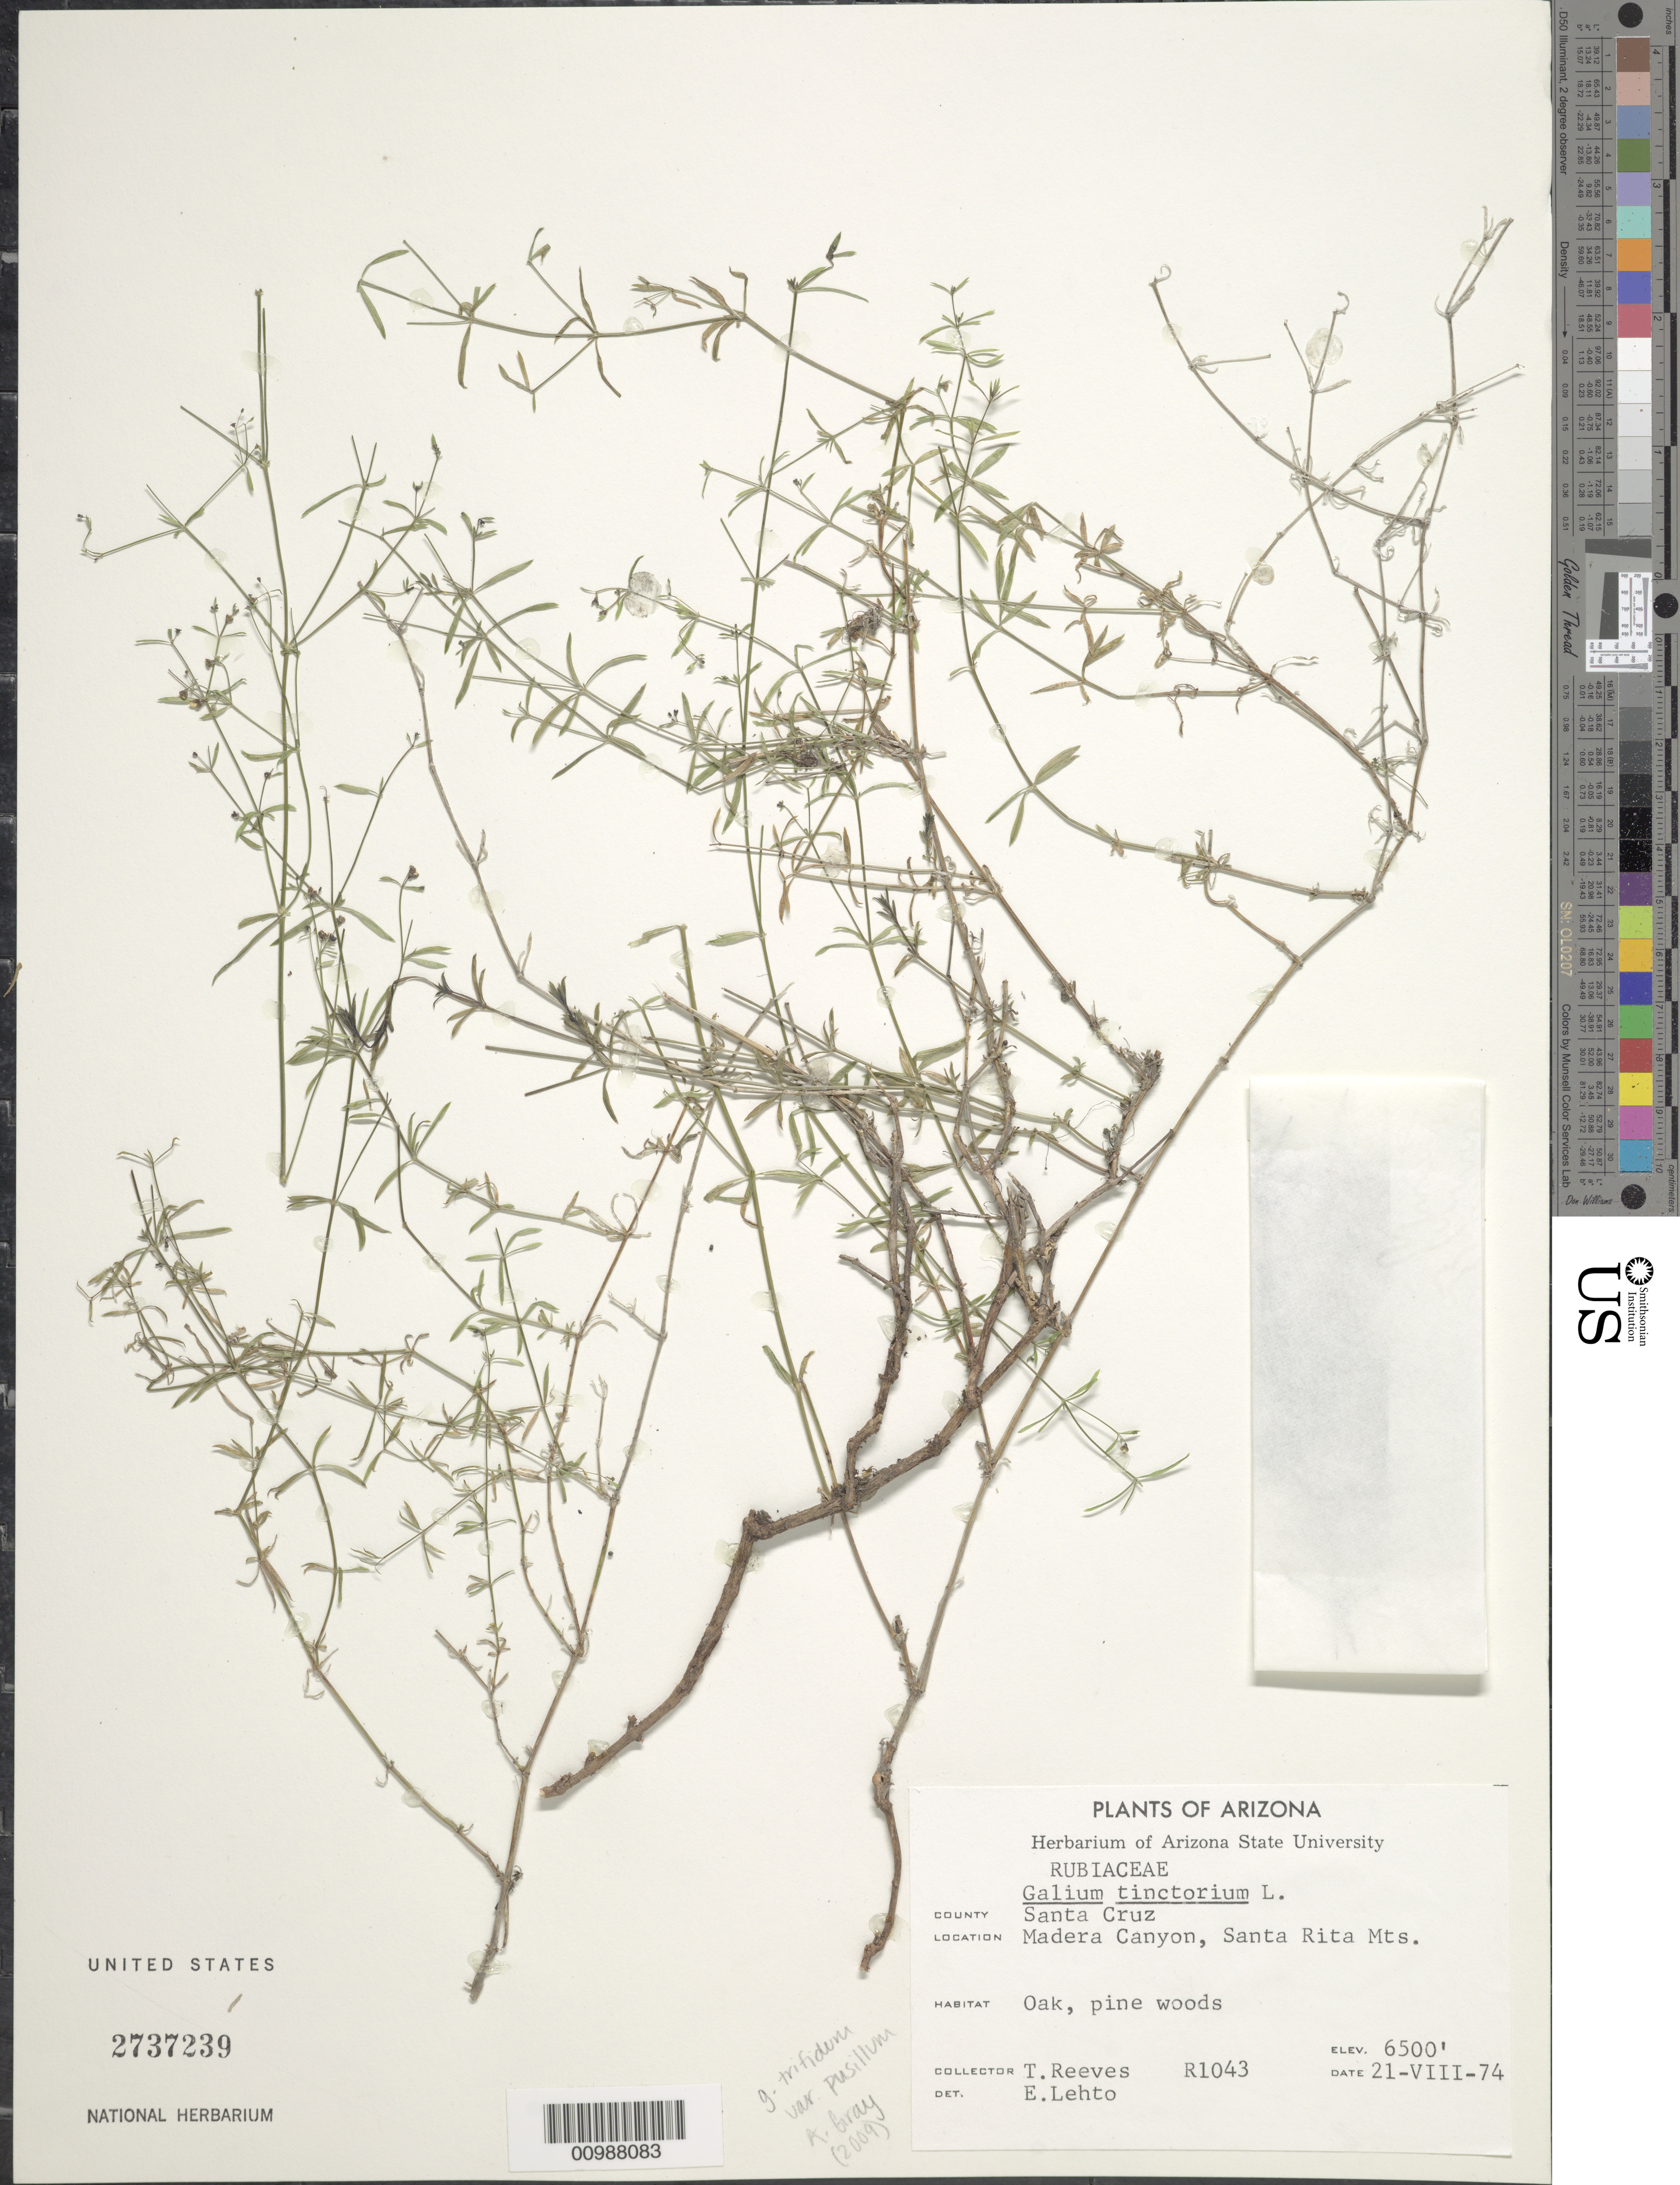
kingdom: Plantae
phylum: Tracheophyta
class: Magnoliopsida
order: Gentianales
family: Rubiaceae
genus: Galium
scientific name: Galium trifidum var. pusillum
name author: A. Gray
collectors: E. Lehto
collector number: R1043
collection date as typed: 21 Aug 1974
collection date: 1974-08-21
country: United States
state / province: Arizona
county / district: Santa Cruz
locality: Madera Canyon, Santa Rita Mountains. Oak, pine woods.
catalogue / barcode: US 2737239